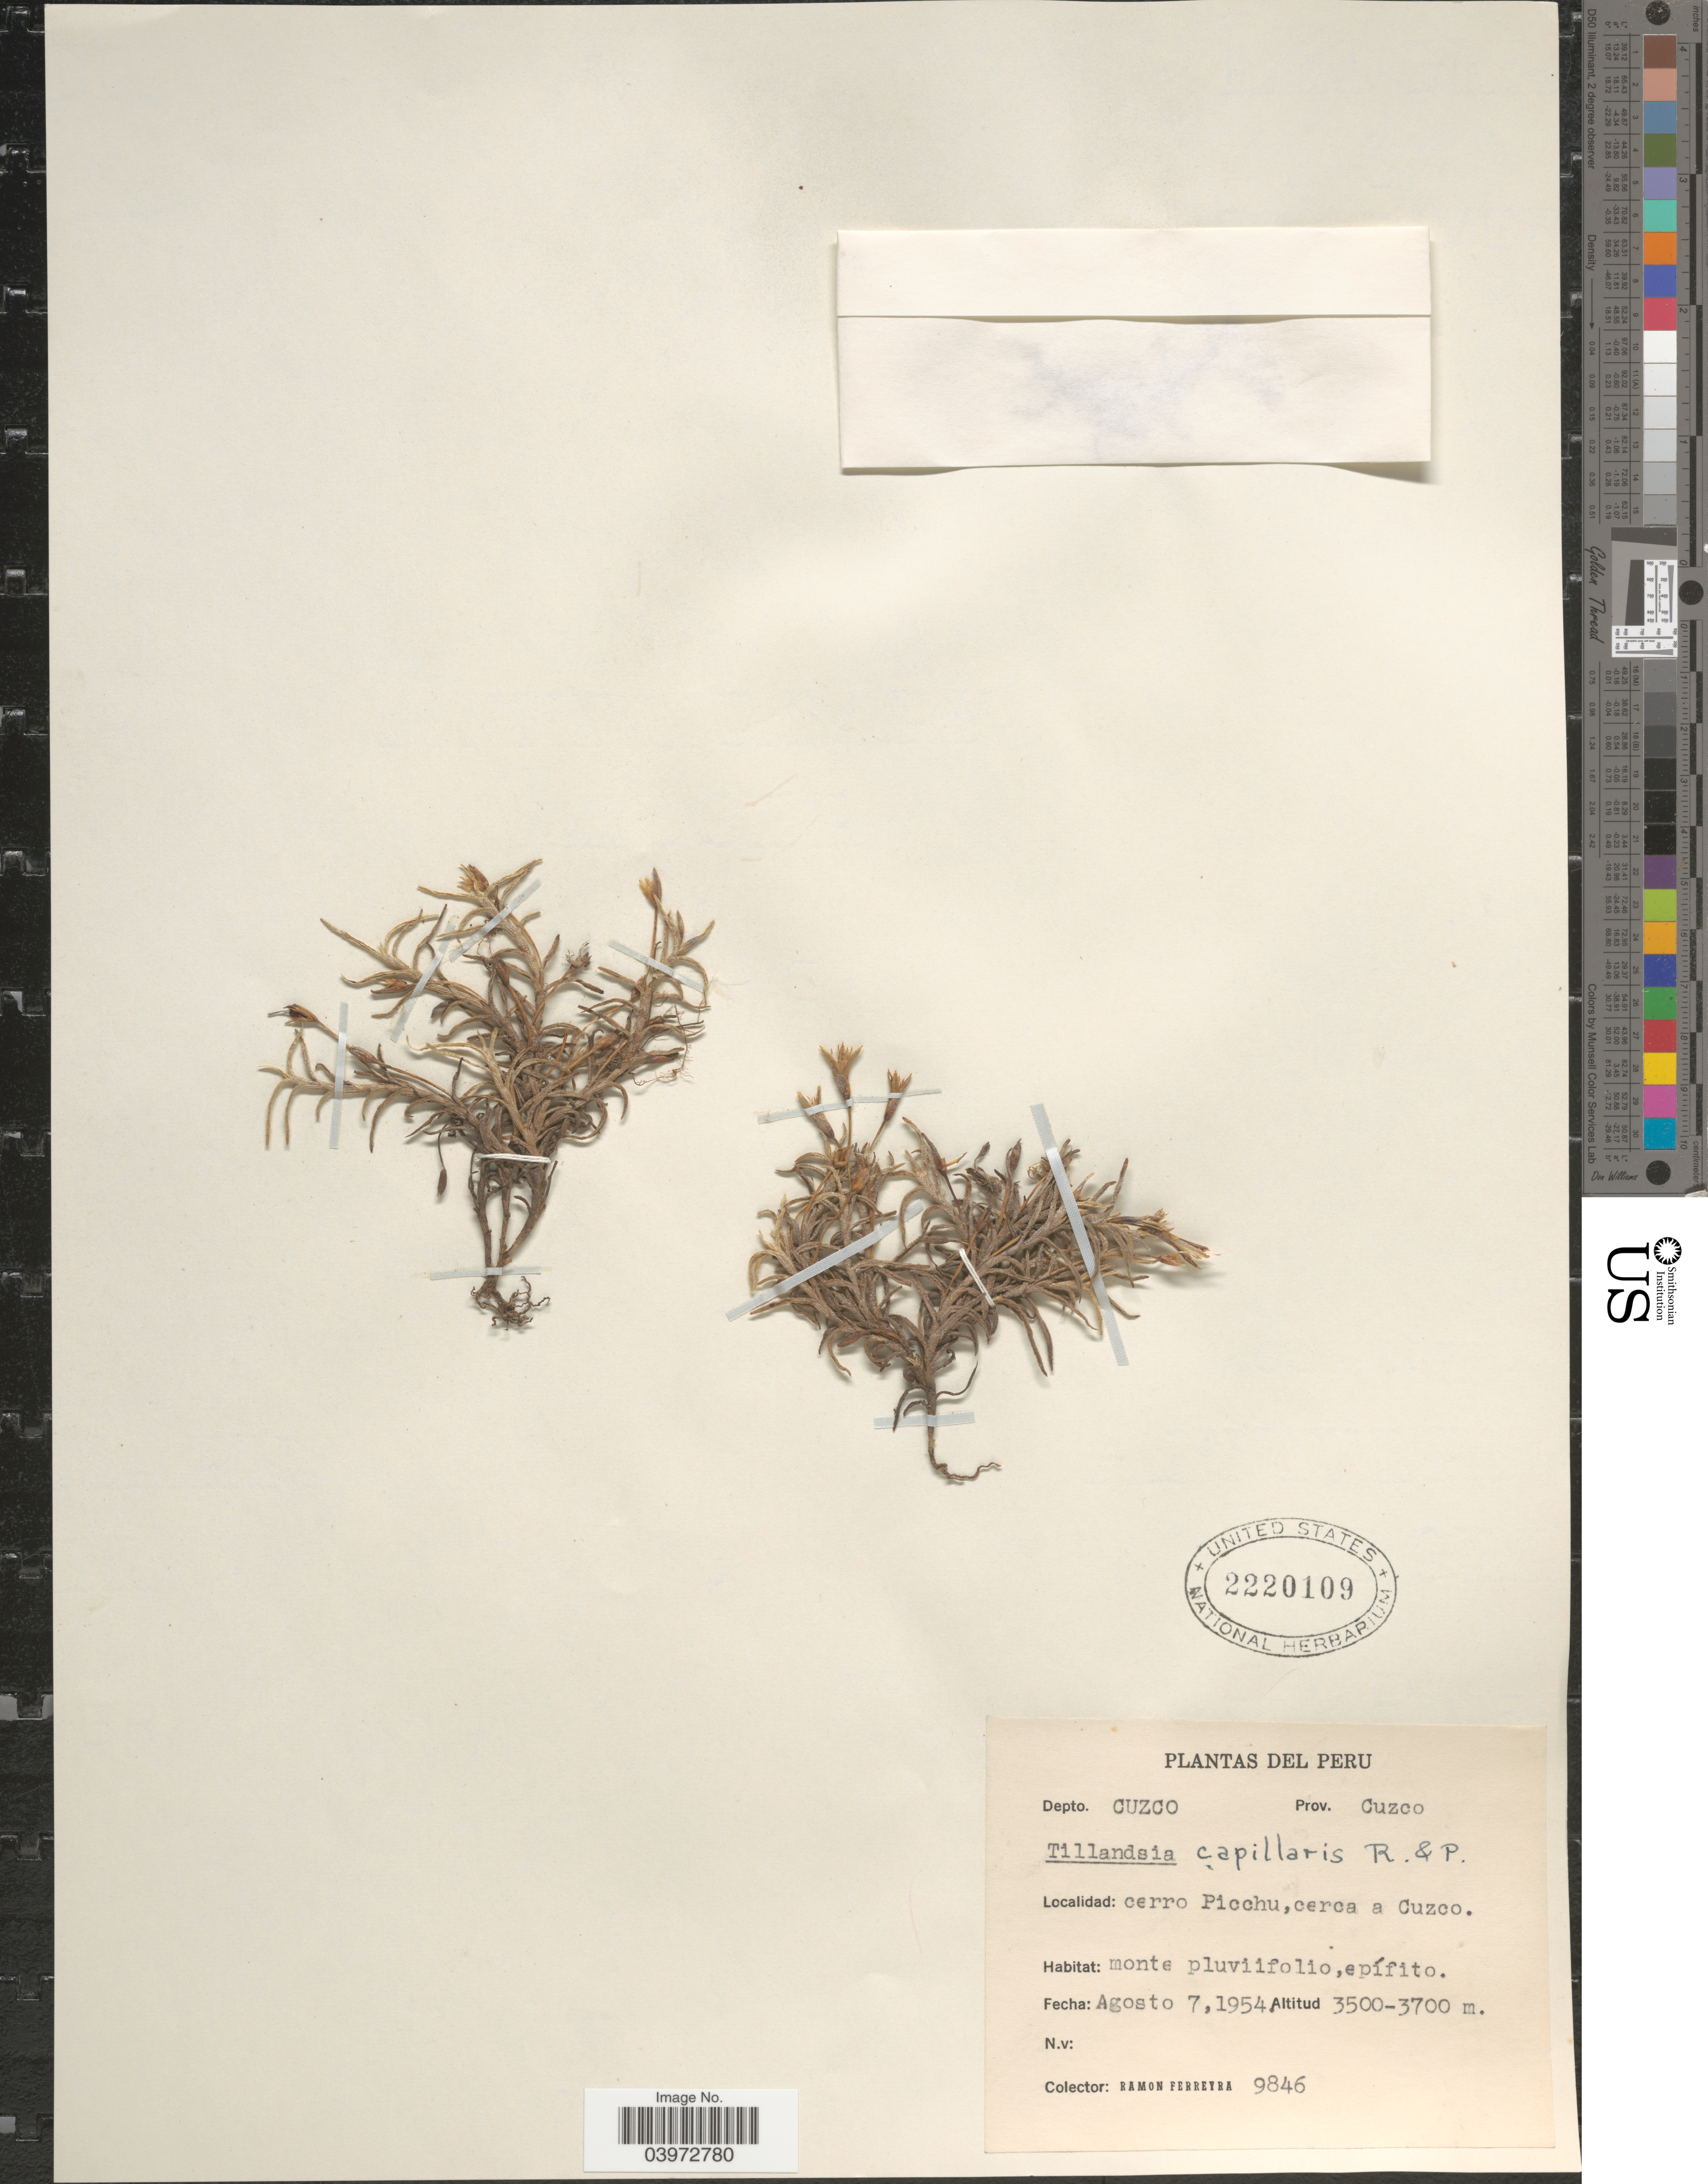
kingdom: Plantae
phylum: Tracheophyta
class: Liliopsida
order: Poales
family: Bromeliaceae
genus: Tillandsia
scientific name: Tillandsia capillaris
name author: Ruiz & Pav.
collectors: R. A. Ferreyra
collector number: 9846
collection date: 1954-08-07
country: Peru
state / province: Cusco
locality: Depto Cuzco. Cerro Picchu, cerca a Cuzco.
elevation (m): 3500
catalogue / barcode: US 2220109